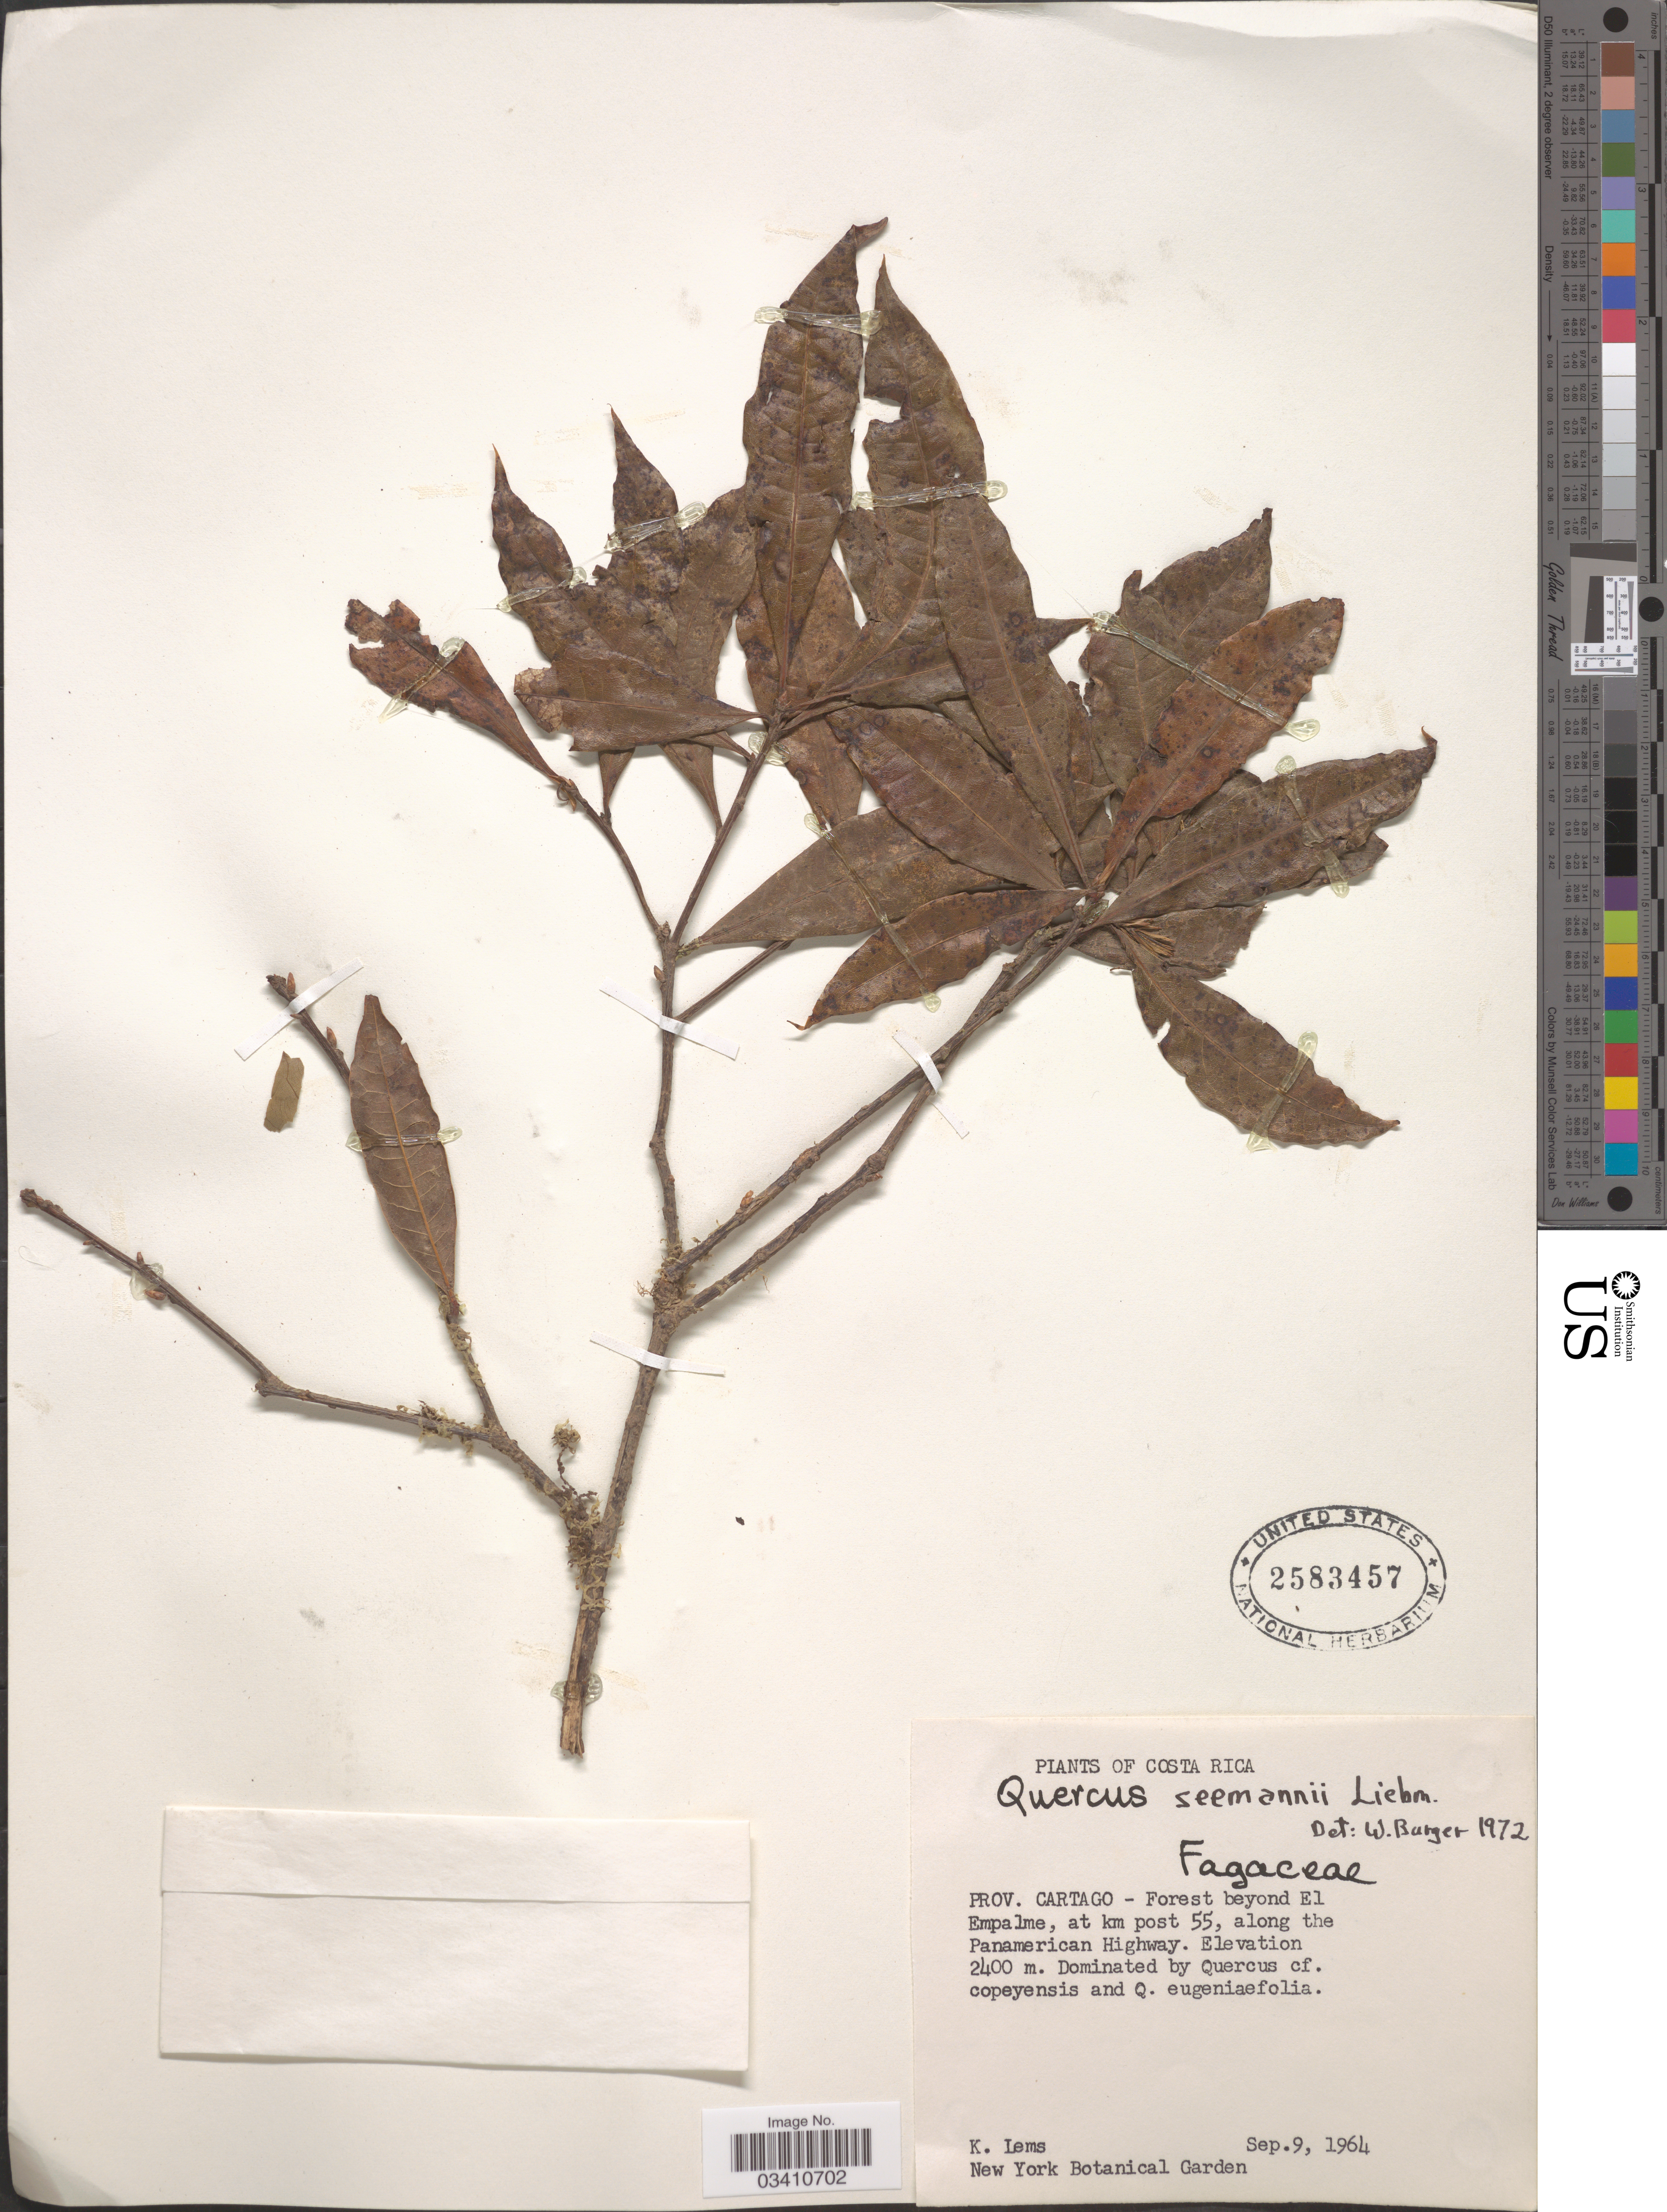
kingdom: Plantae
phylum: Tracheophyta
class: Magnoliopsida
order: Fagales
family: Fagaceae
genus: Quercus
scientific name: Quercus seemannii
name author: Liebm.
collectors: K. Lems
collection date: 1964-09-09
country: Costa Rica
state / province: Cartago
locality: Forest beyond El Empalme, at km post 55, along the Panamerican Highway.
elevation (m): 2400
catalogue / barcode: US 2583457